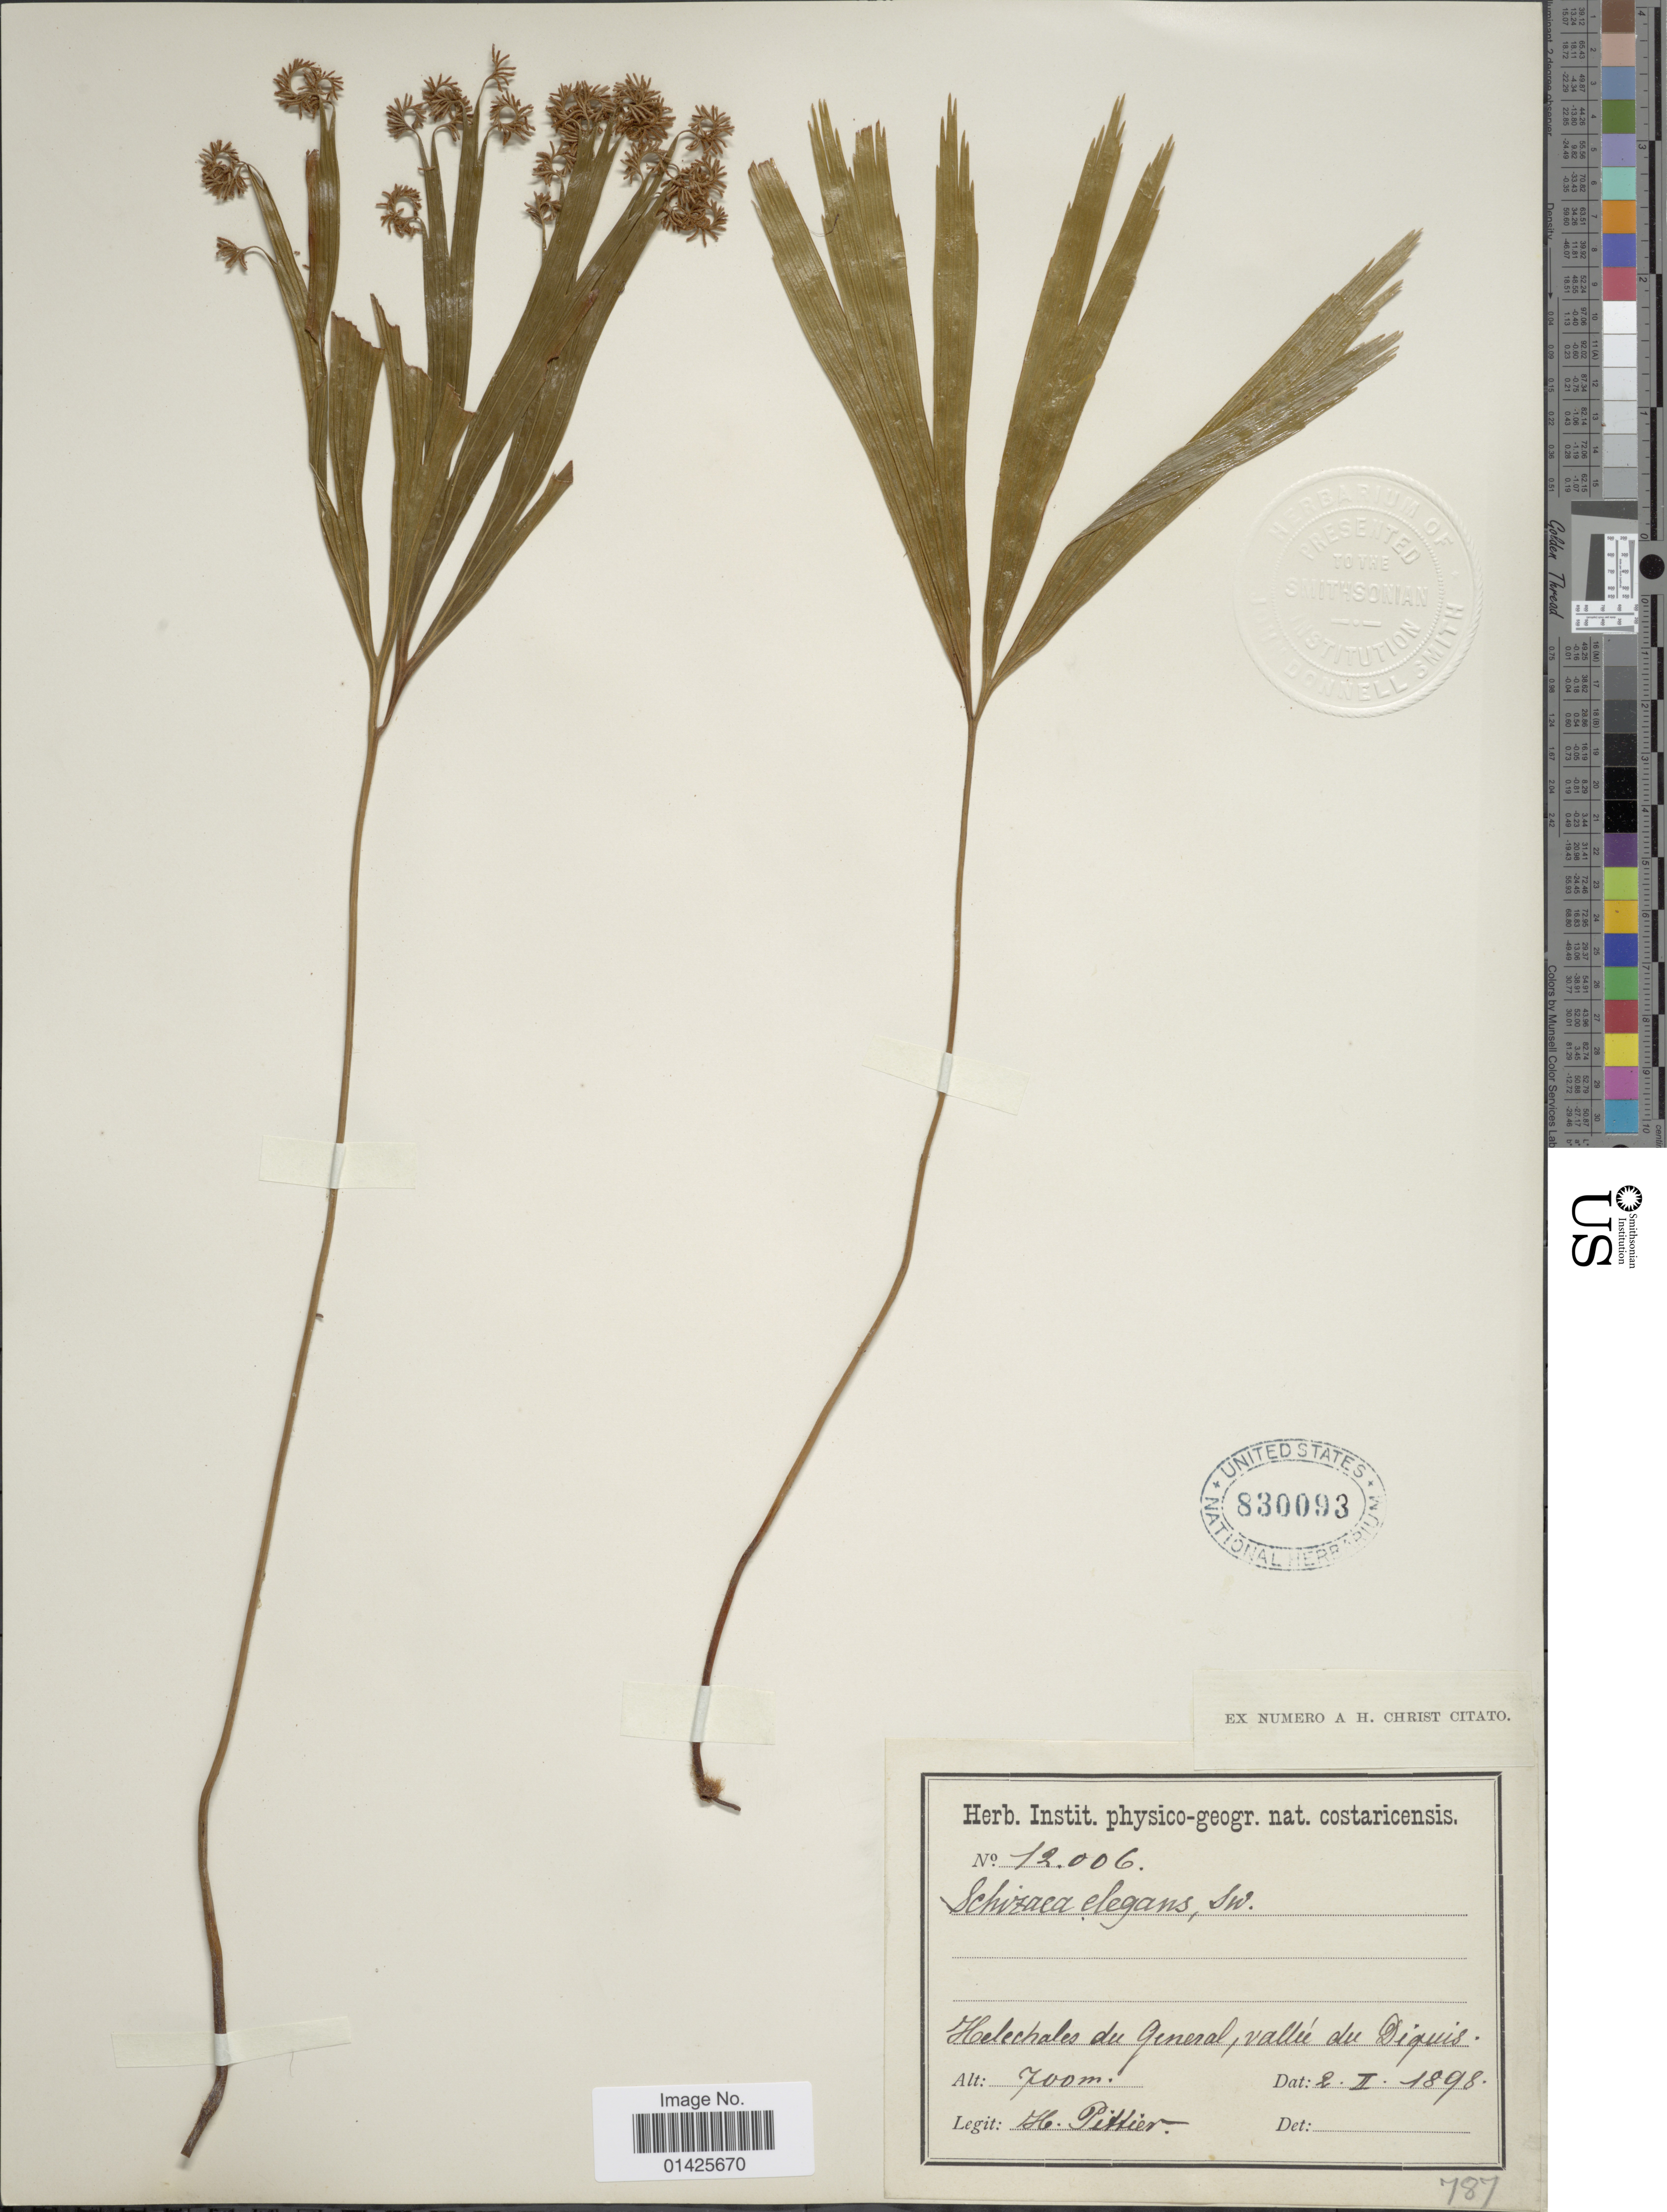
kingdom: Plantae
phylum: Tracheophyta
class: Polypodiopsida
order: Schizaeales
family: Schizaeaceae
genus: Schizaea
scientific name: Schizaea elegans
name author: (Vahl) Sw.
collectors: H. F. Pittier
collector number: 12006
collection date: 1898-02-02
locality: Hoelechales du general , vallee du Diquis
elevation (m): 700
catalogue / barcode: US 830093